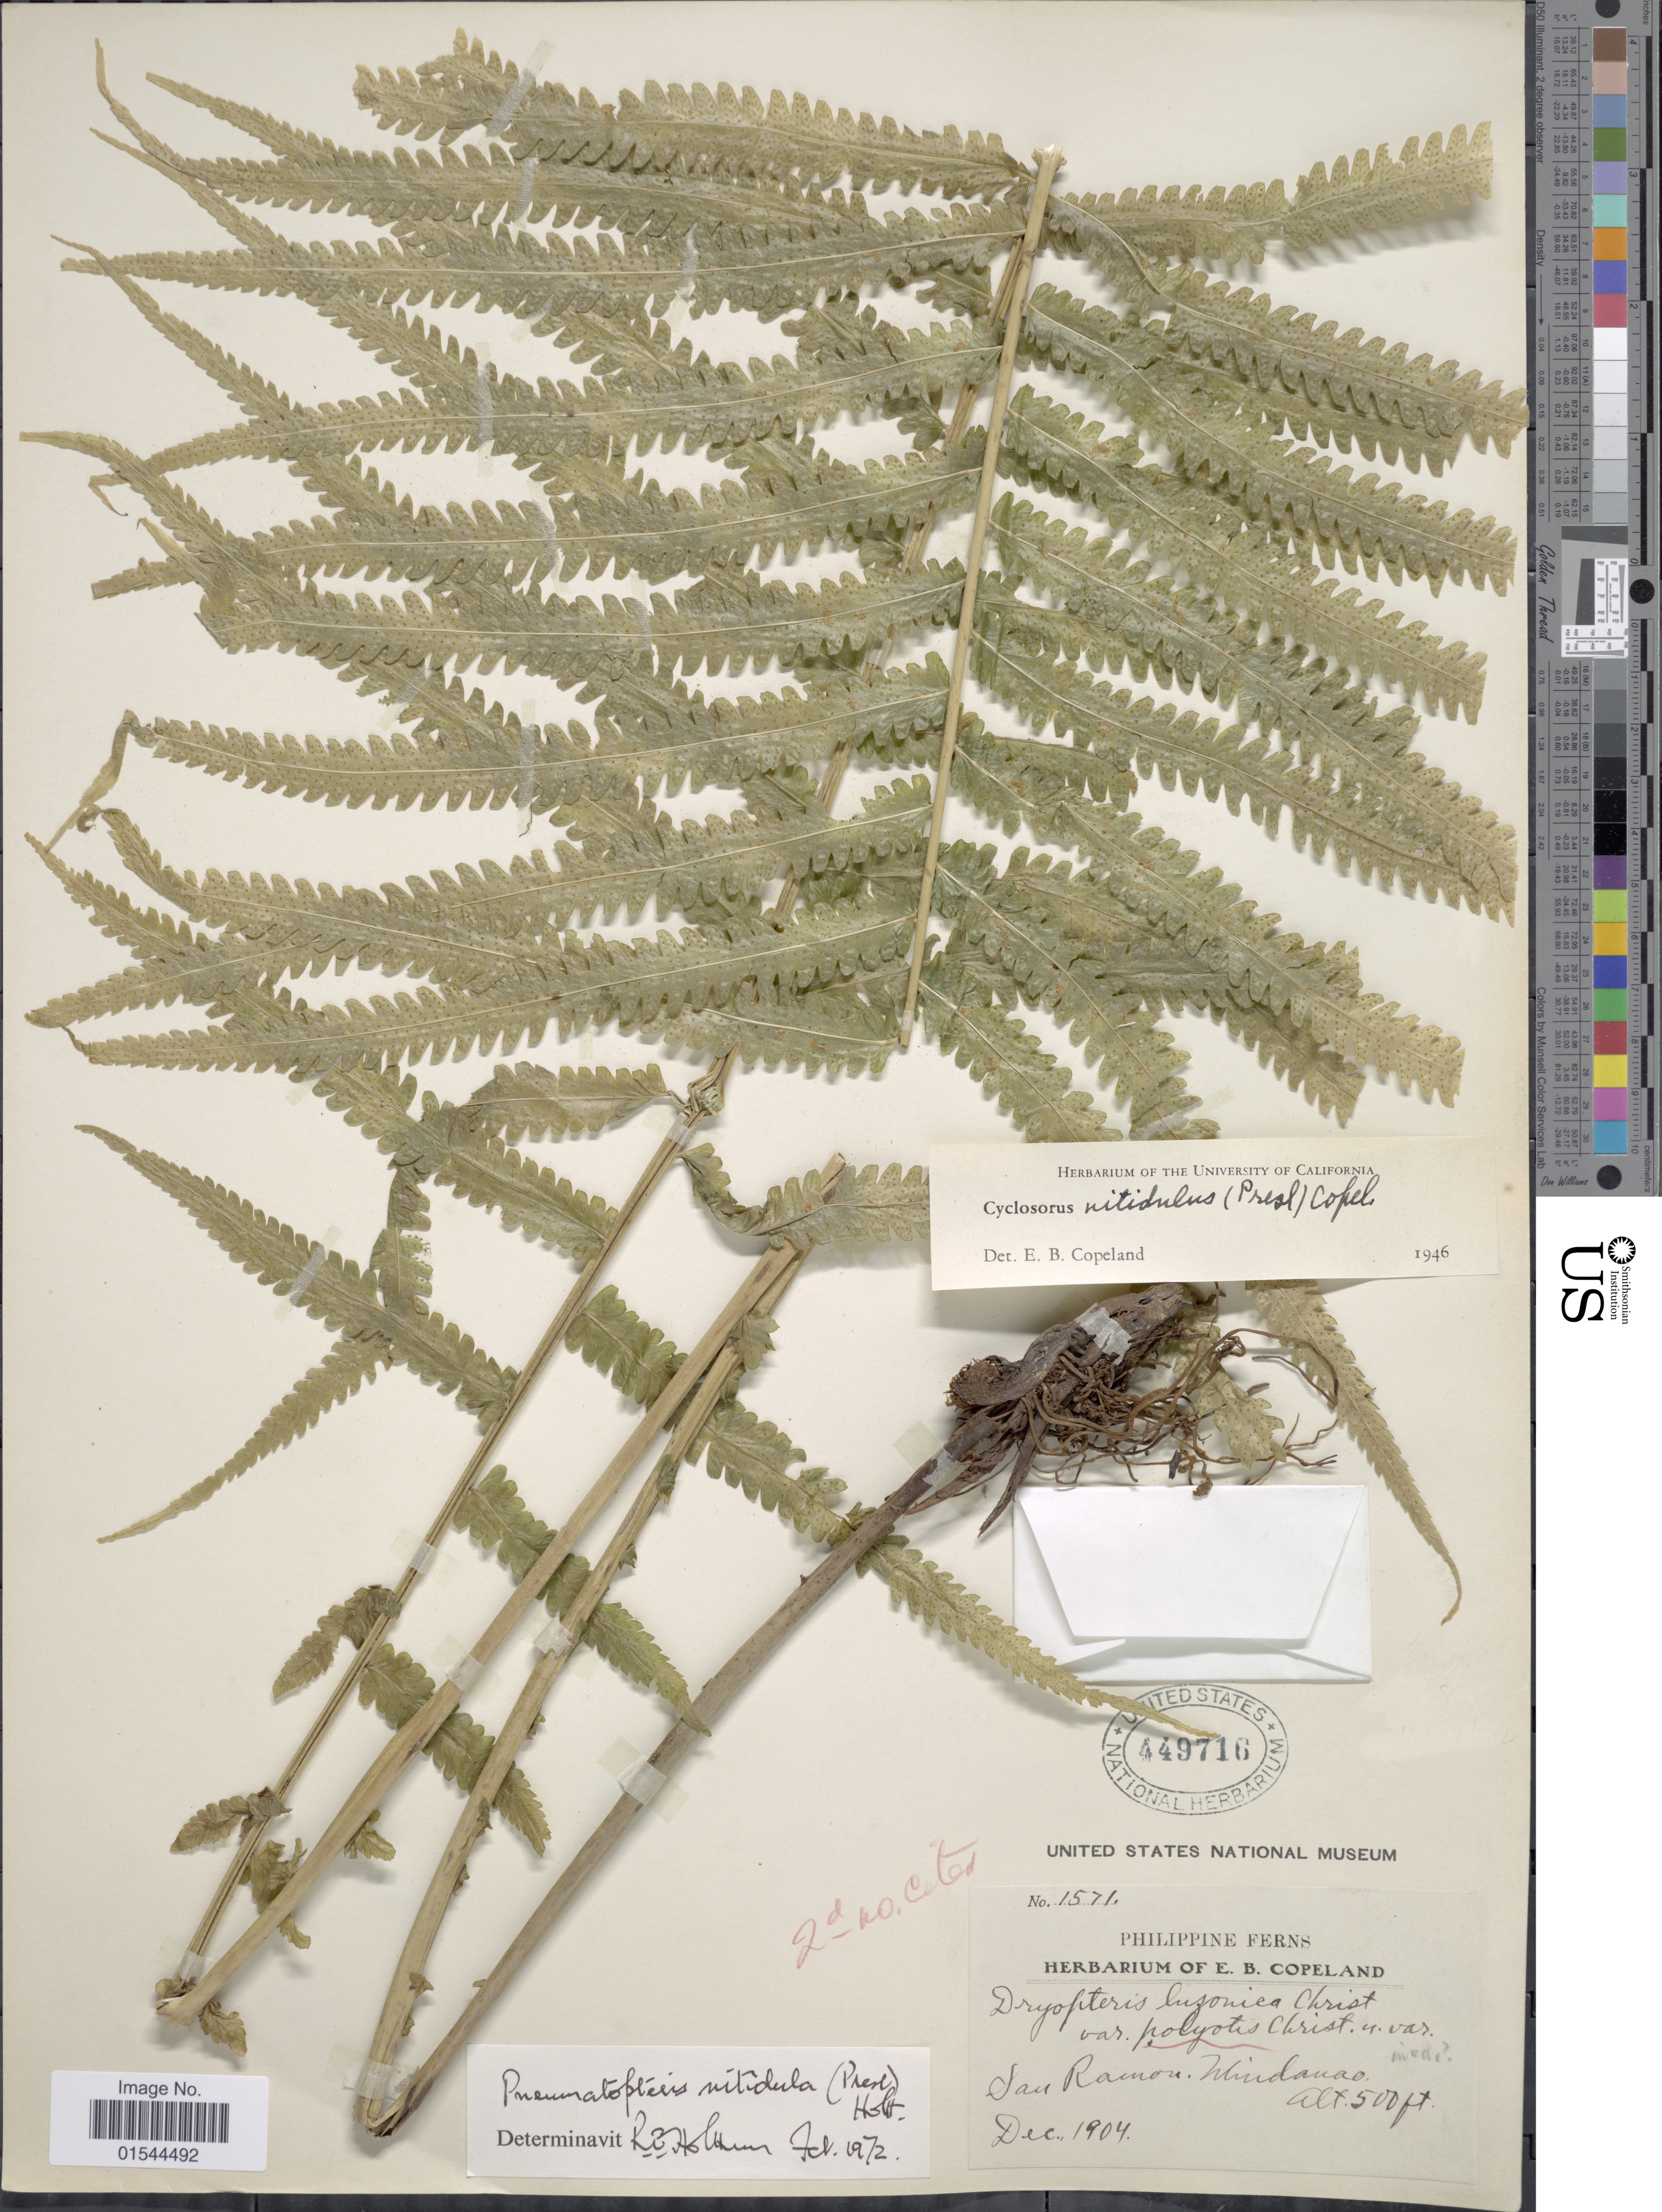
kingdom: Plantae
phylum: Tracheophyta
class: Polypodiopsida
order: Polypodiales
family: Thelypteridaceae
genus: Pneumatopteris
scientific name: Pneumatopteris nitidula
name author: (C. Presl) Holttum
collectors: ex herb. E. B. Copeland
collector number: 1571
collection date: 1904-12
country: Philippines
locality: San Ramon, Mindanao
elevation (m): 152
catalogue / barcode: US 449716